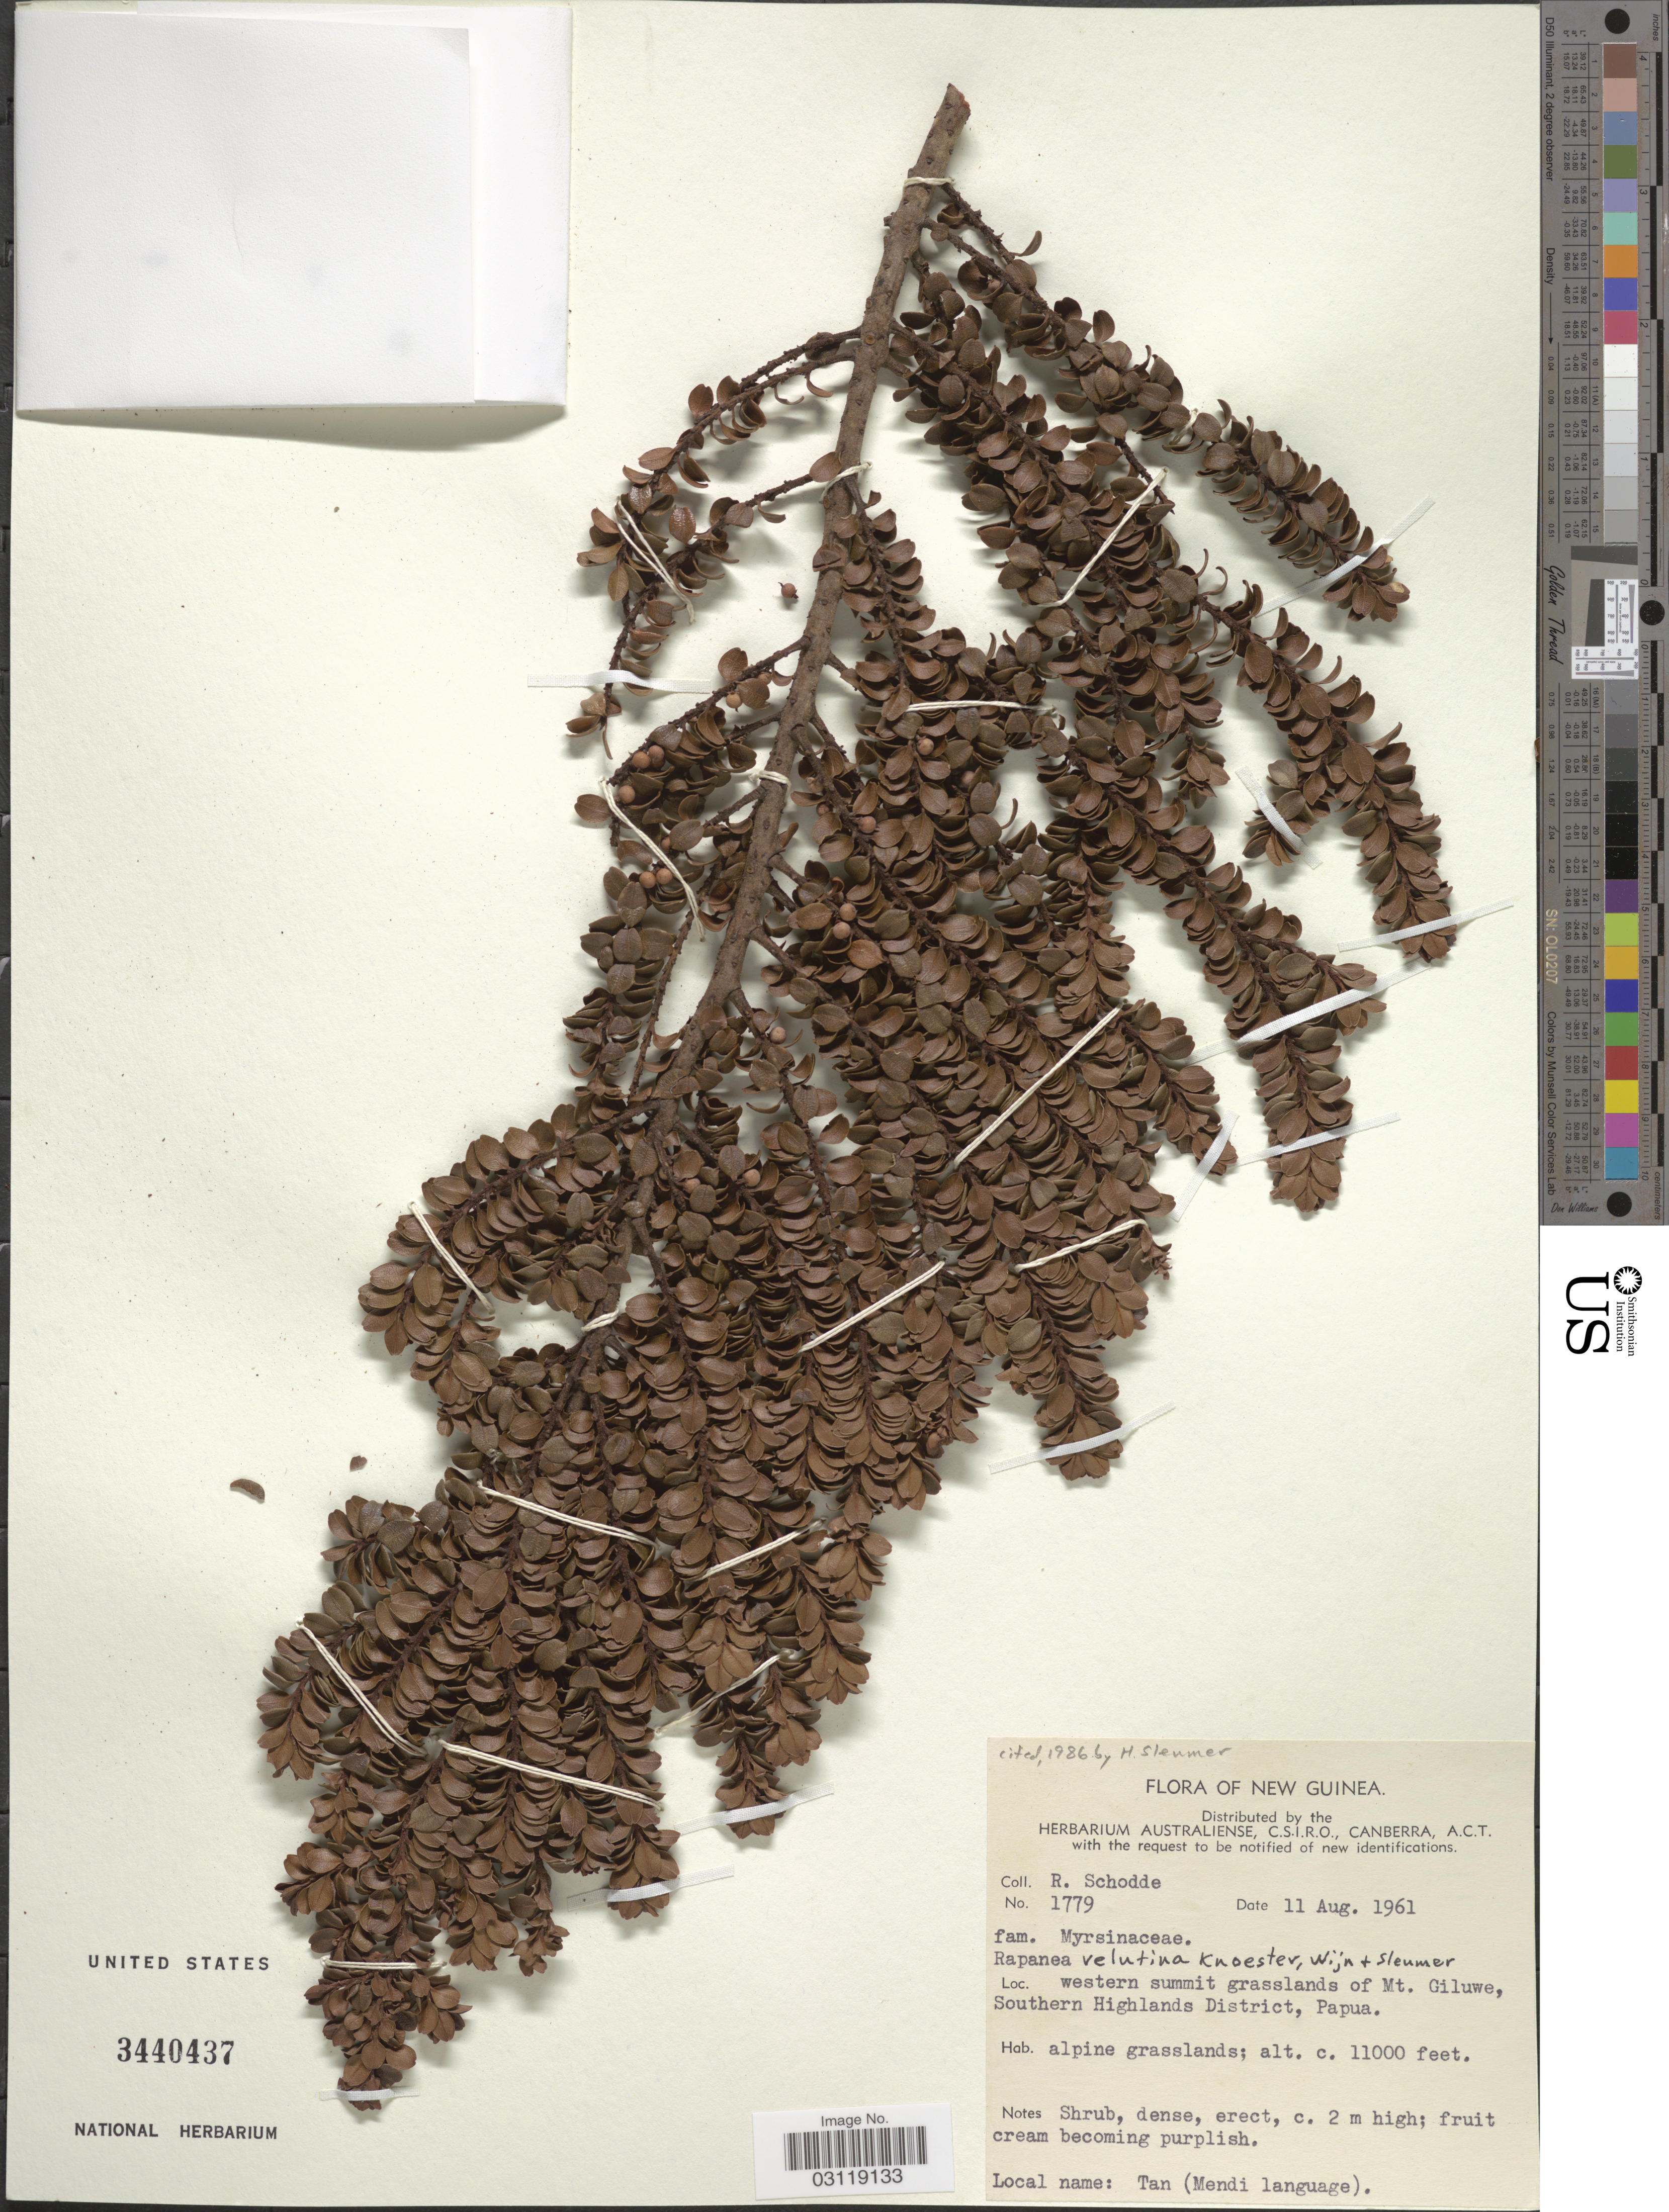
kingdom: Plantae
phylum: Tracheophyta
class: Magnoliopsida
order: Ericales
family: Primulaceae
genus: Rapanea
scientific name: Rapanea velutina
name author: Knoester et al.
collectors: R. Schodde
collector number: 1779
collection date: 1961-08-11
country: Papua New Guinea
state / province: Southern Highlands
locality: New Guinea. Western summit grasslands of Mt. Giluwe, Papua.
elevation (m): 3353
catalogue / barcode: US 3440437